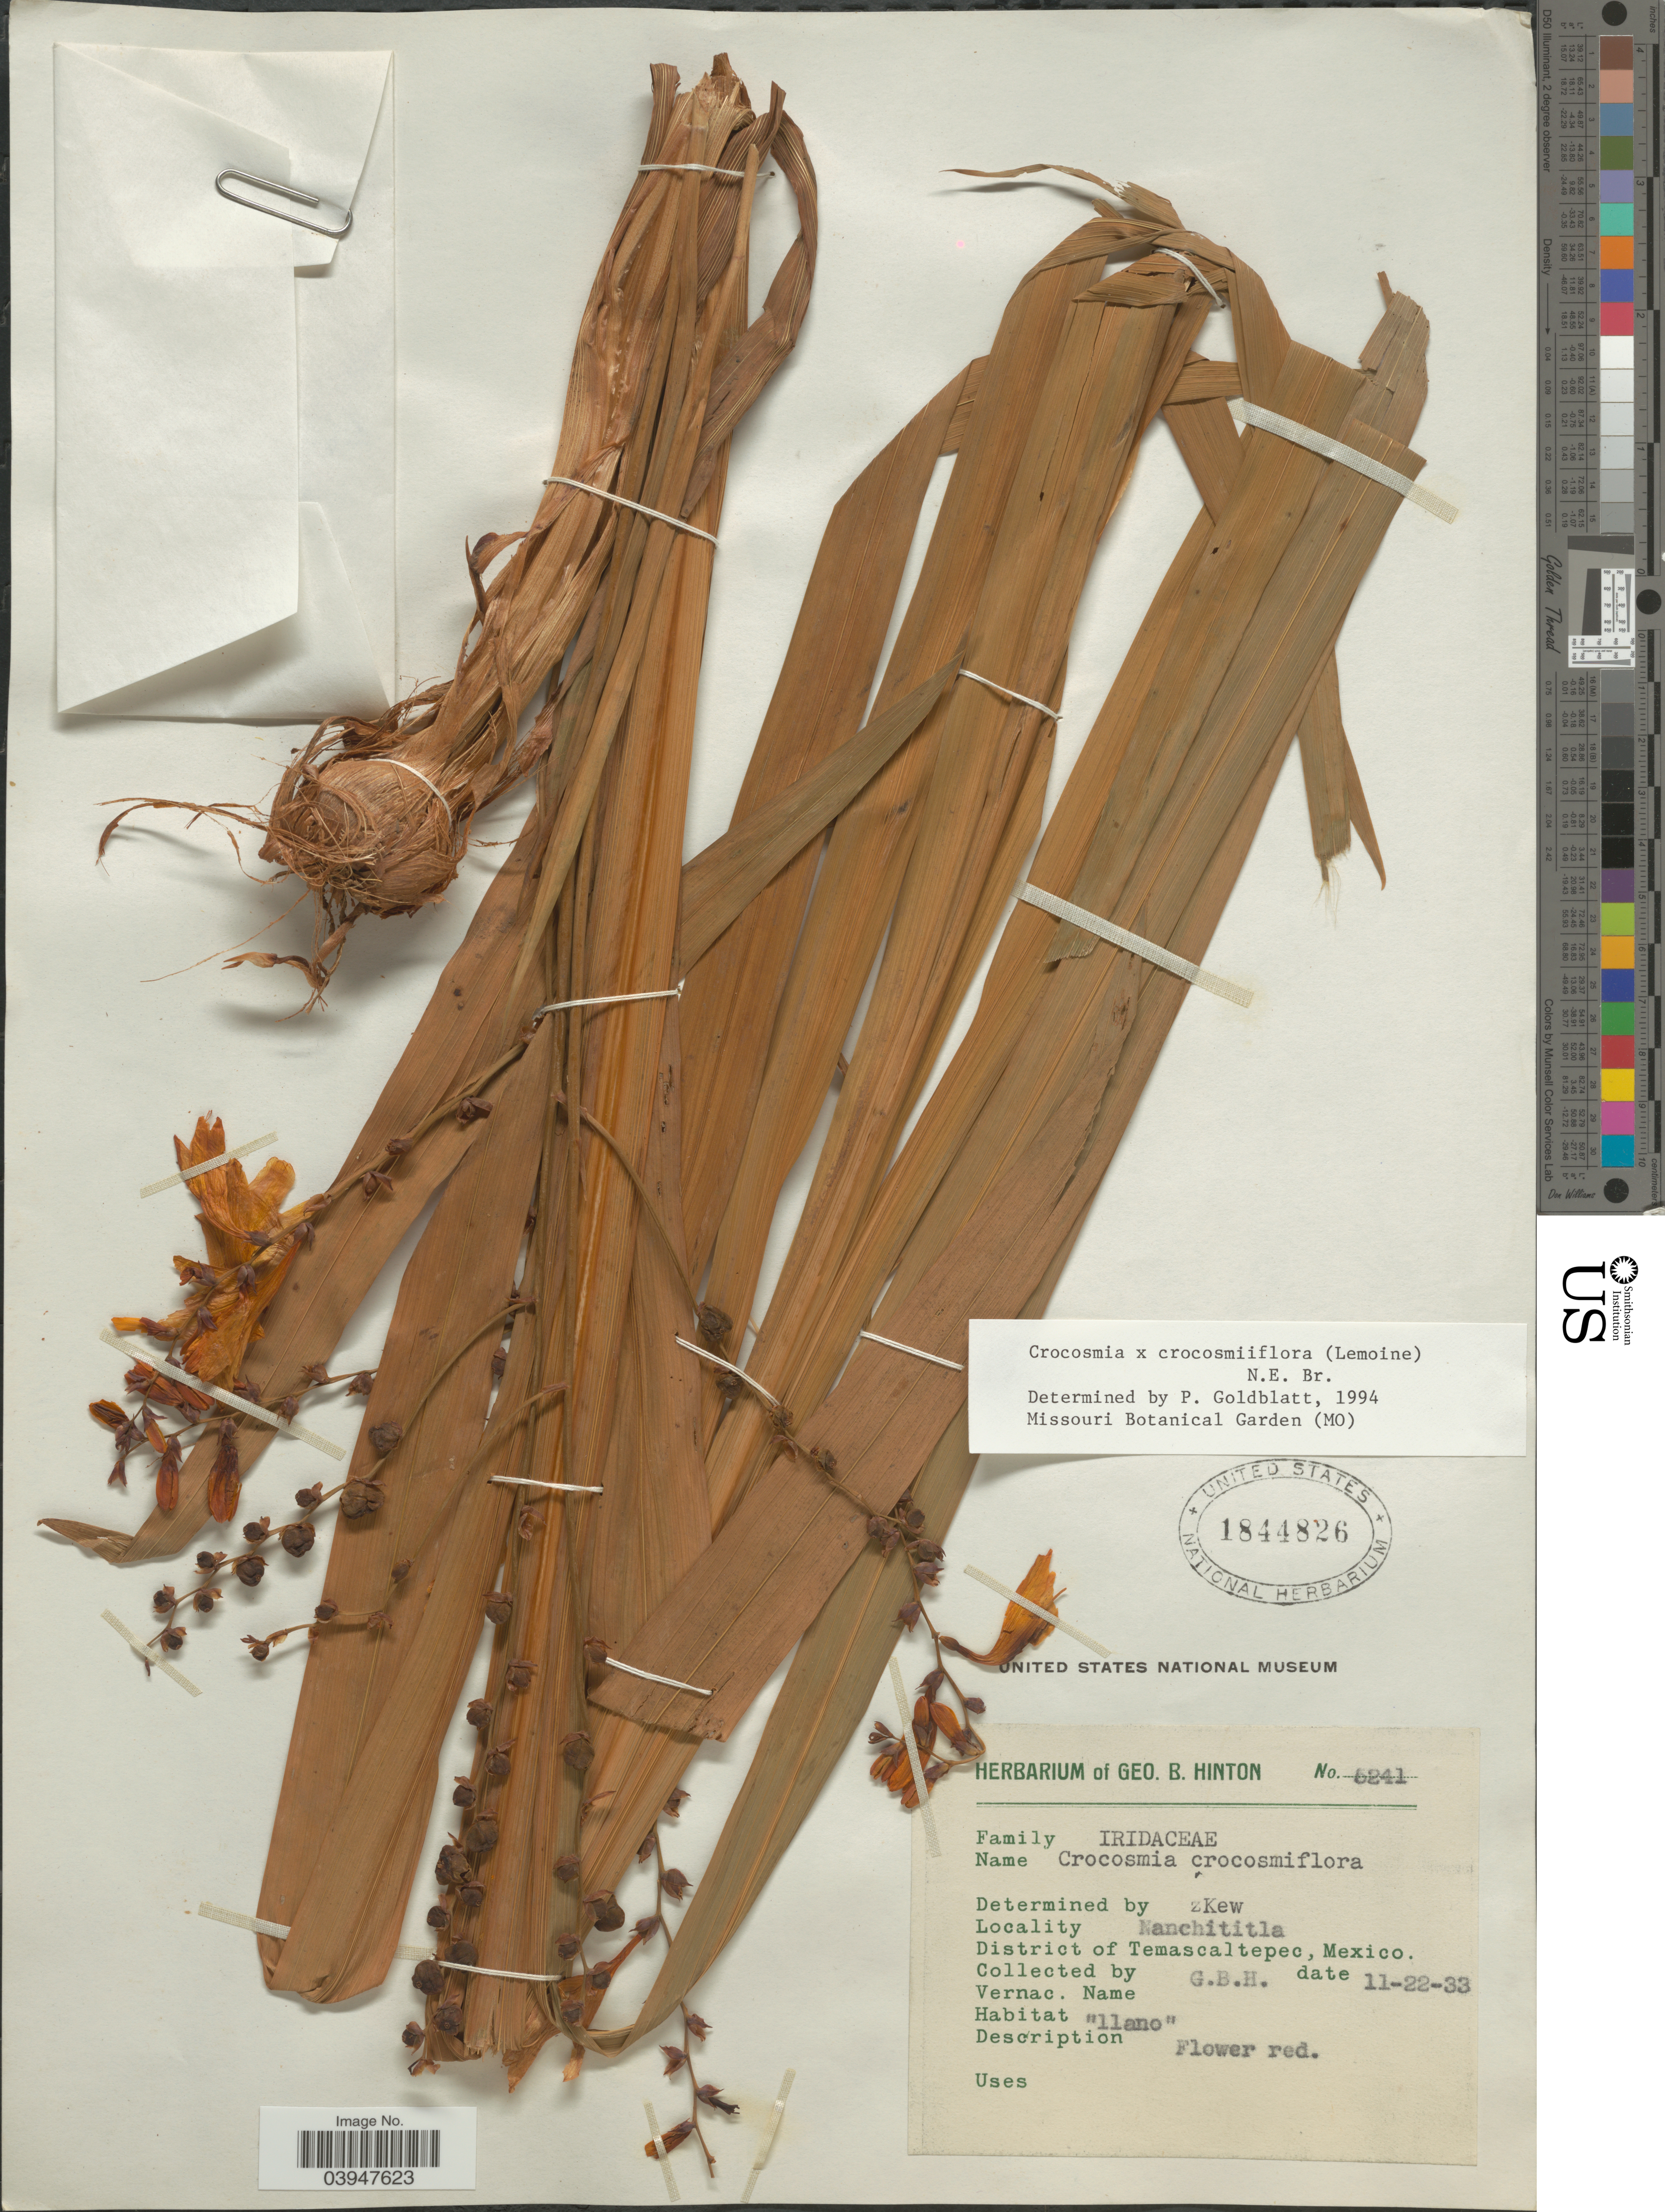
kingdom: Plantae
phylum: Tracheophyta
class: Liliopsida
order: Asparagales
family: Iridaceae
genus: Crocosmia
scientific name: Crocosmia x crocosmiiflora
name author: (Lemoine) N.E. Br.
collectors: G. B. Hinton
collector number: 5241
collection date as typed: Transcribed d/m/y: 22/11/33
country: Mexico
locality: Nanchititla. District of Temascaltepec.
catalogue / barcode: US 1844826